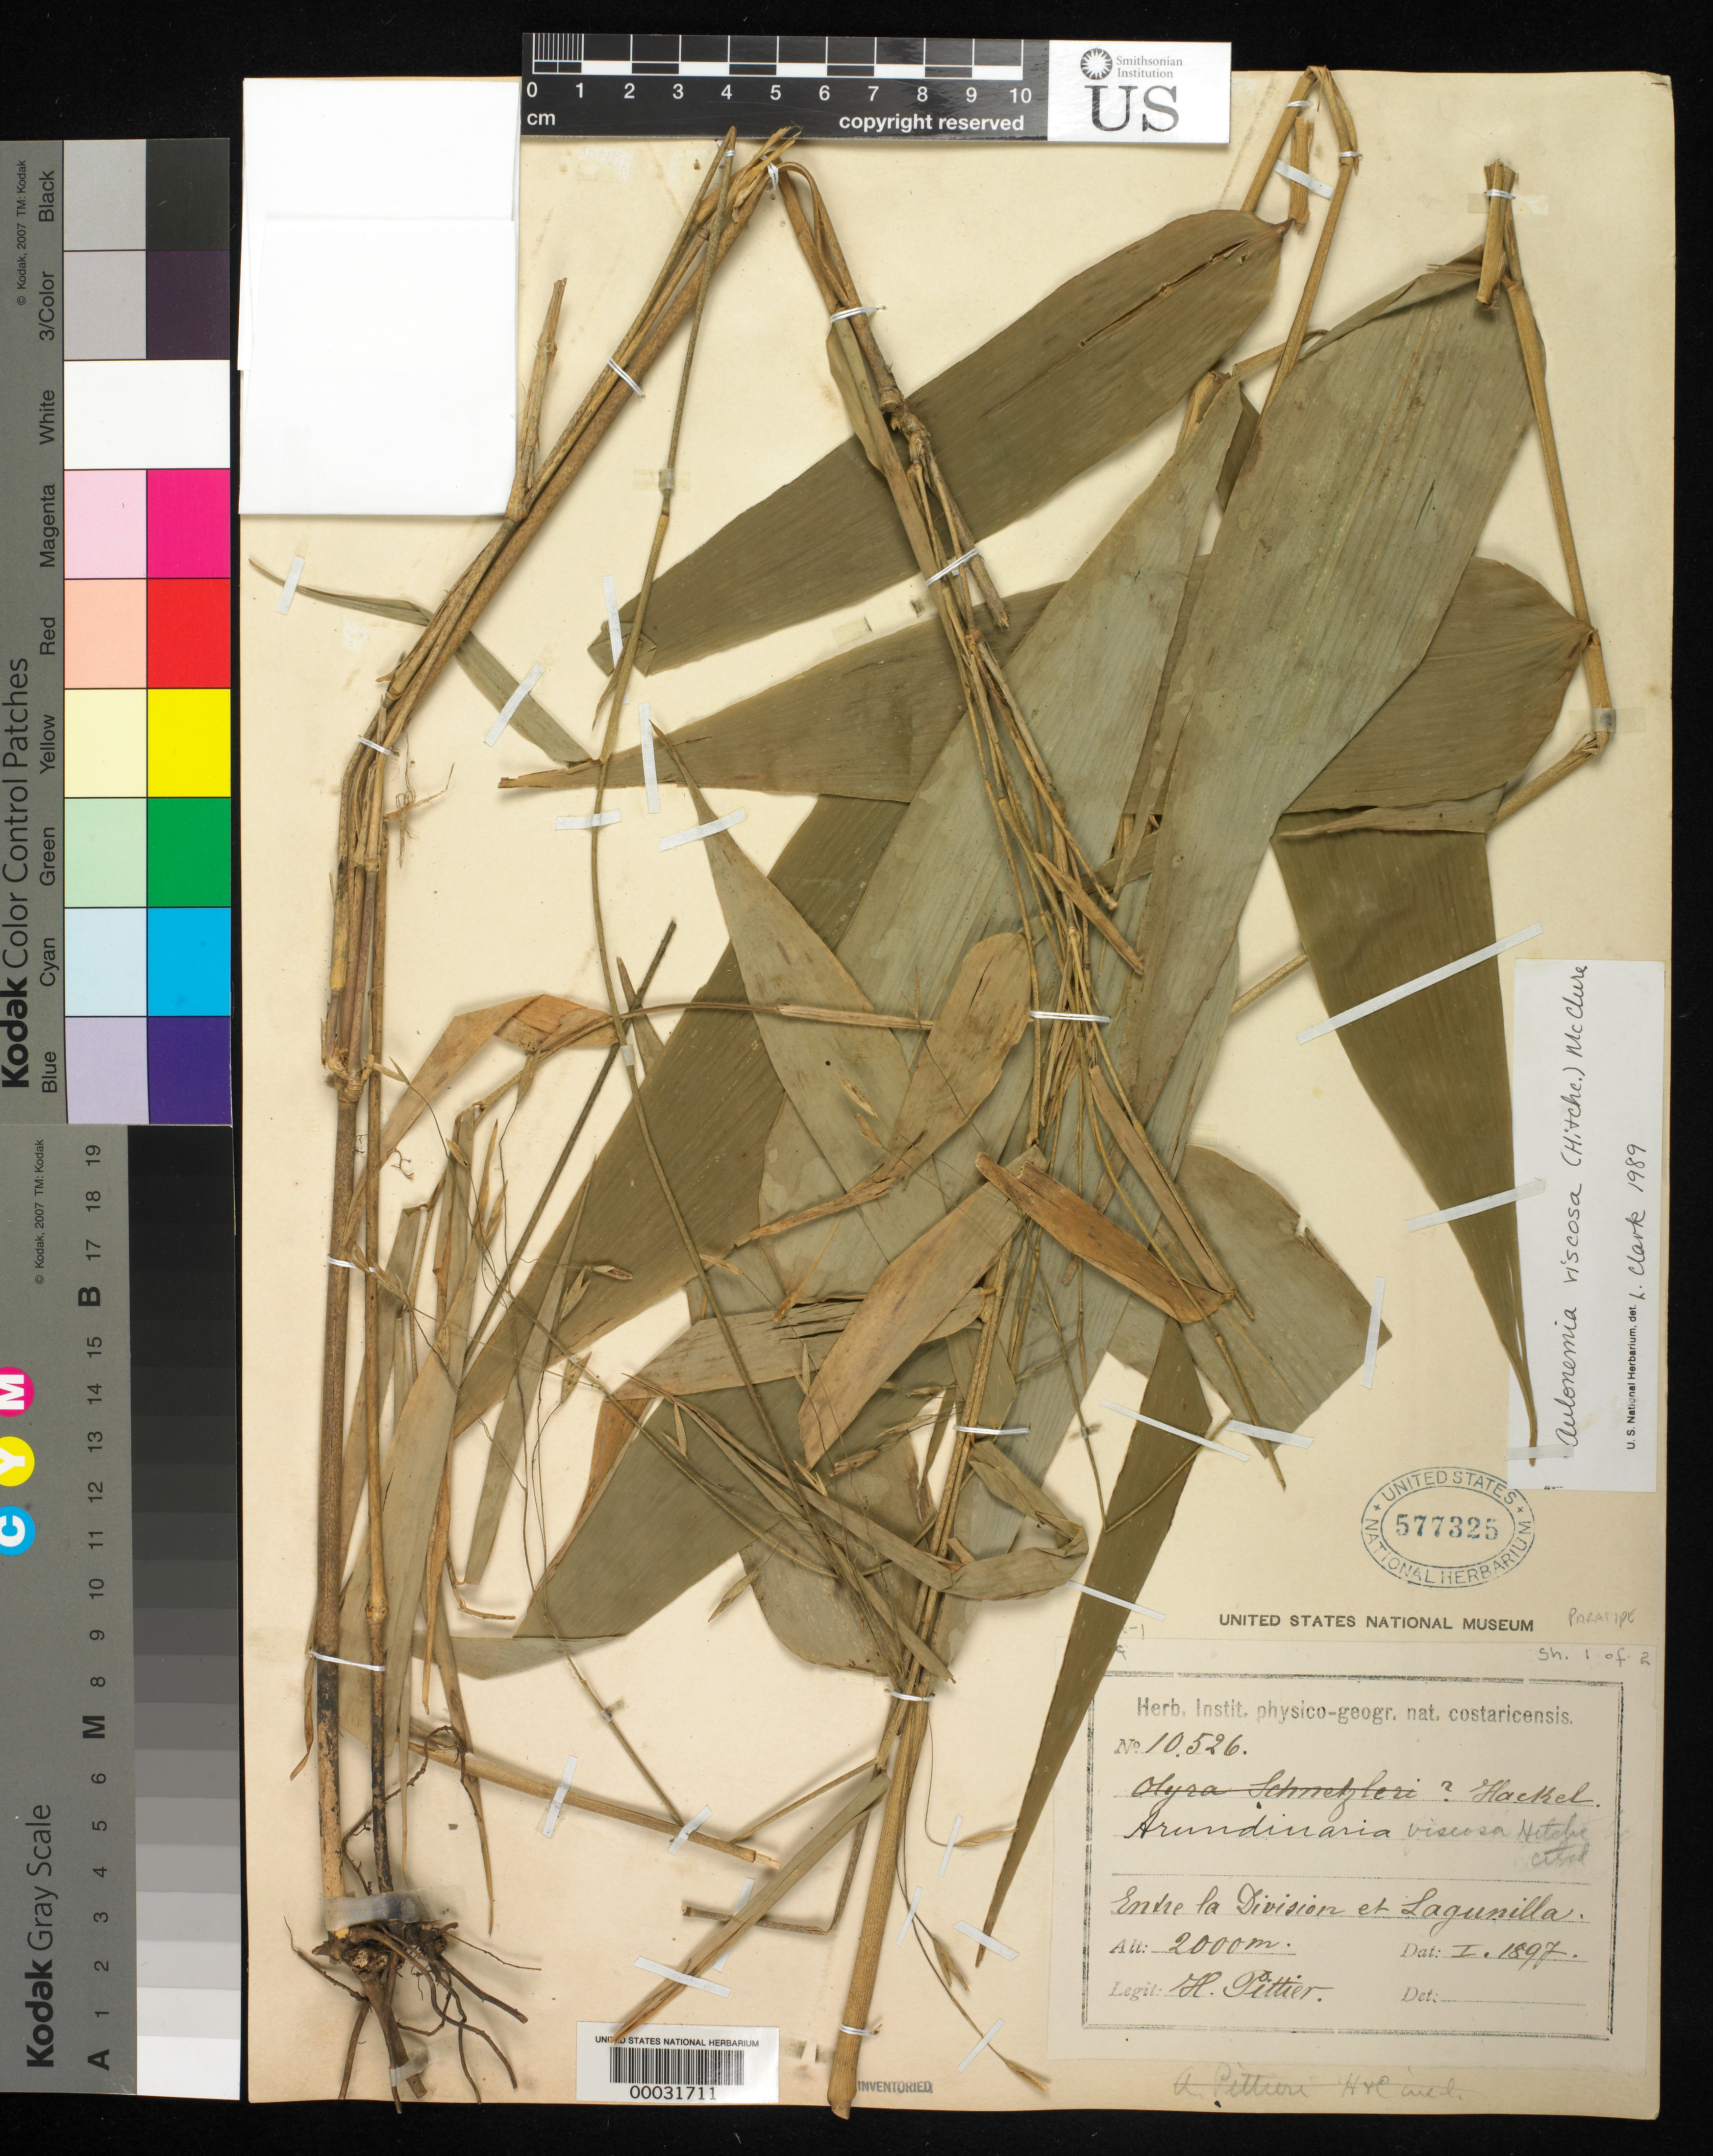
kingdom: Plantae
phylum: Tracheophyta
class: Liliopsida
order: Poales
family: Poaceae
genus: Aulonemia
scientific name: Aulonemia viscosa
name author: (Hitchc.) McClure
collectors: A. Pittier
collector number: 10526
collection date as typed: Jan 1897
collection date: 1897-01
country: Costa Rica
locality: Between La Division and Lagunilla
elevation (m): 2000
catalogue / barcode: US 577325